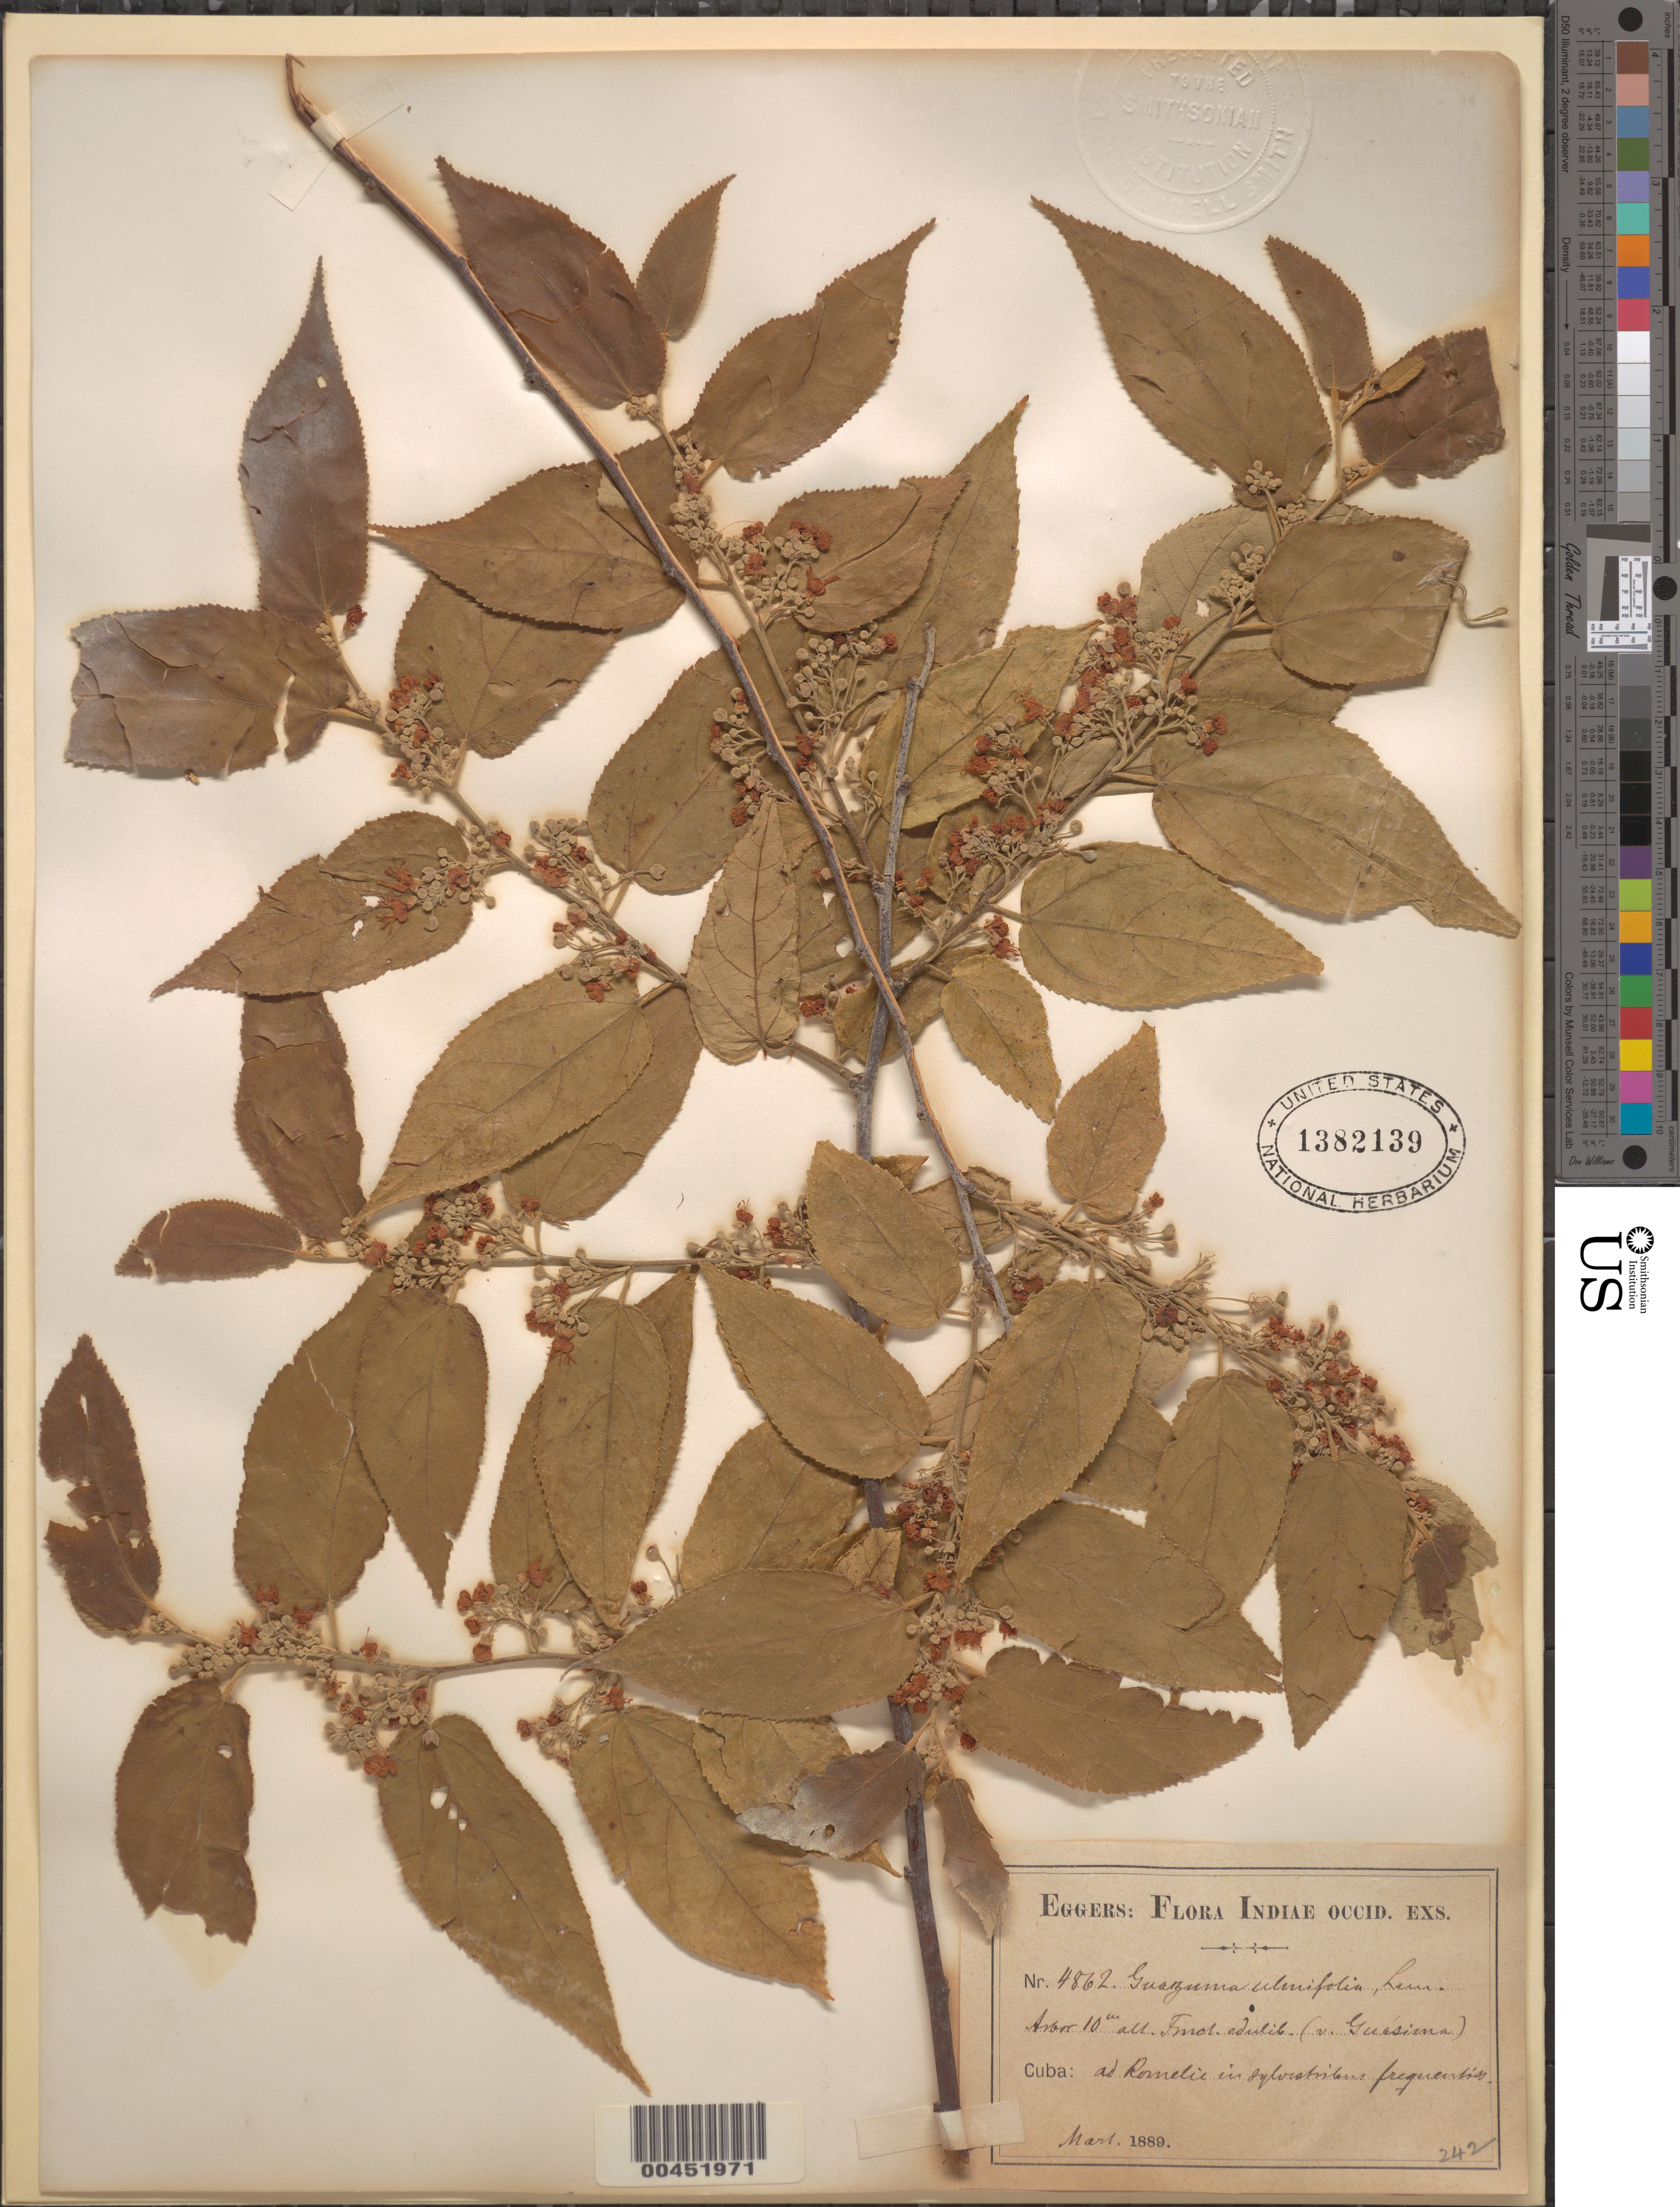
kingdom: Plantae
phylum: Tracheophyta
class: Magnoliopsida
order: Malvales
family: Malvaceae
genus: Guazuma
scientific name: Guazuma ulmifolia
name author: Lam.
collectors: H. F. A. von Eggers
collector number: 4862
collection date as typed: Mar 1889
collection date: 1889-03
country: Cuba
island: Greater Antilles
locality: Romelii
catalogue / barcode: US 1382139